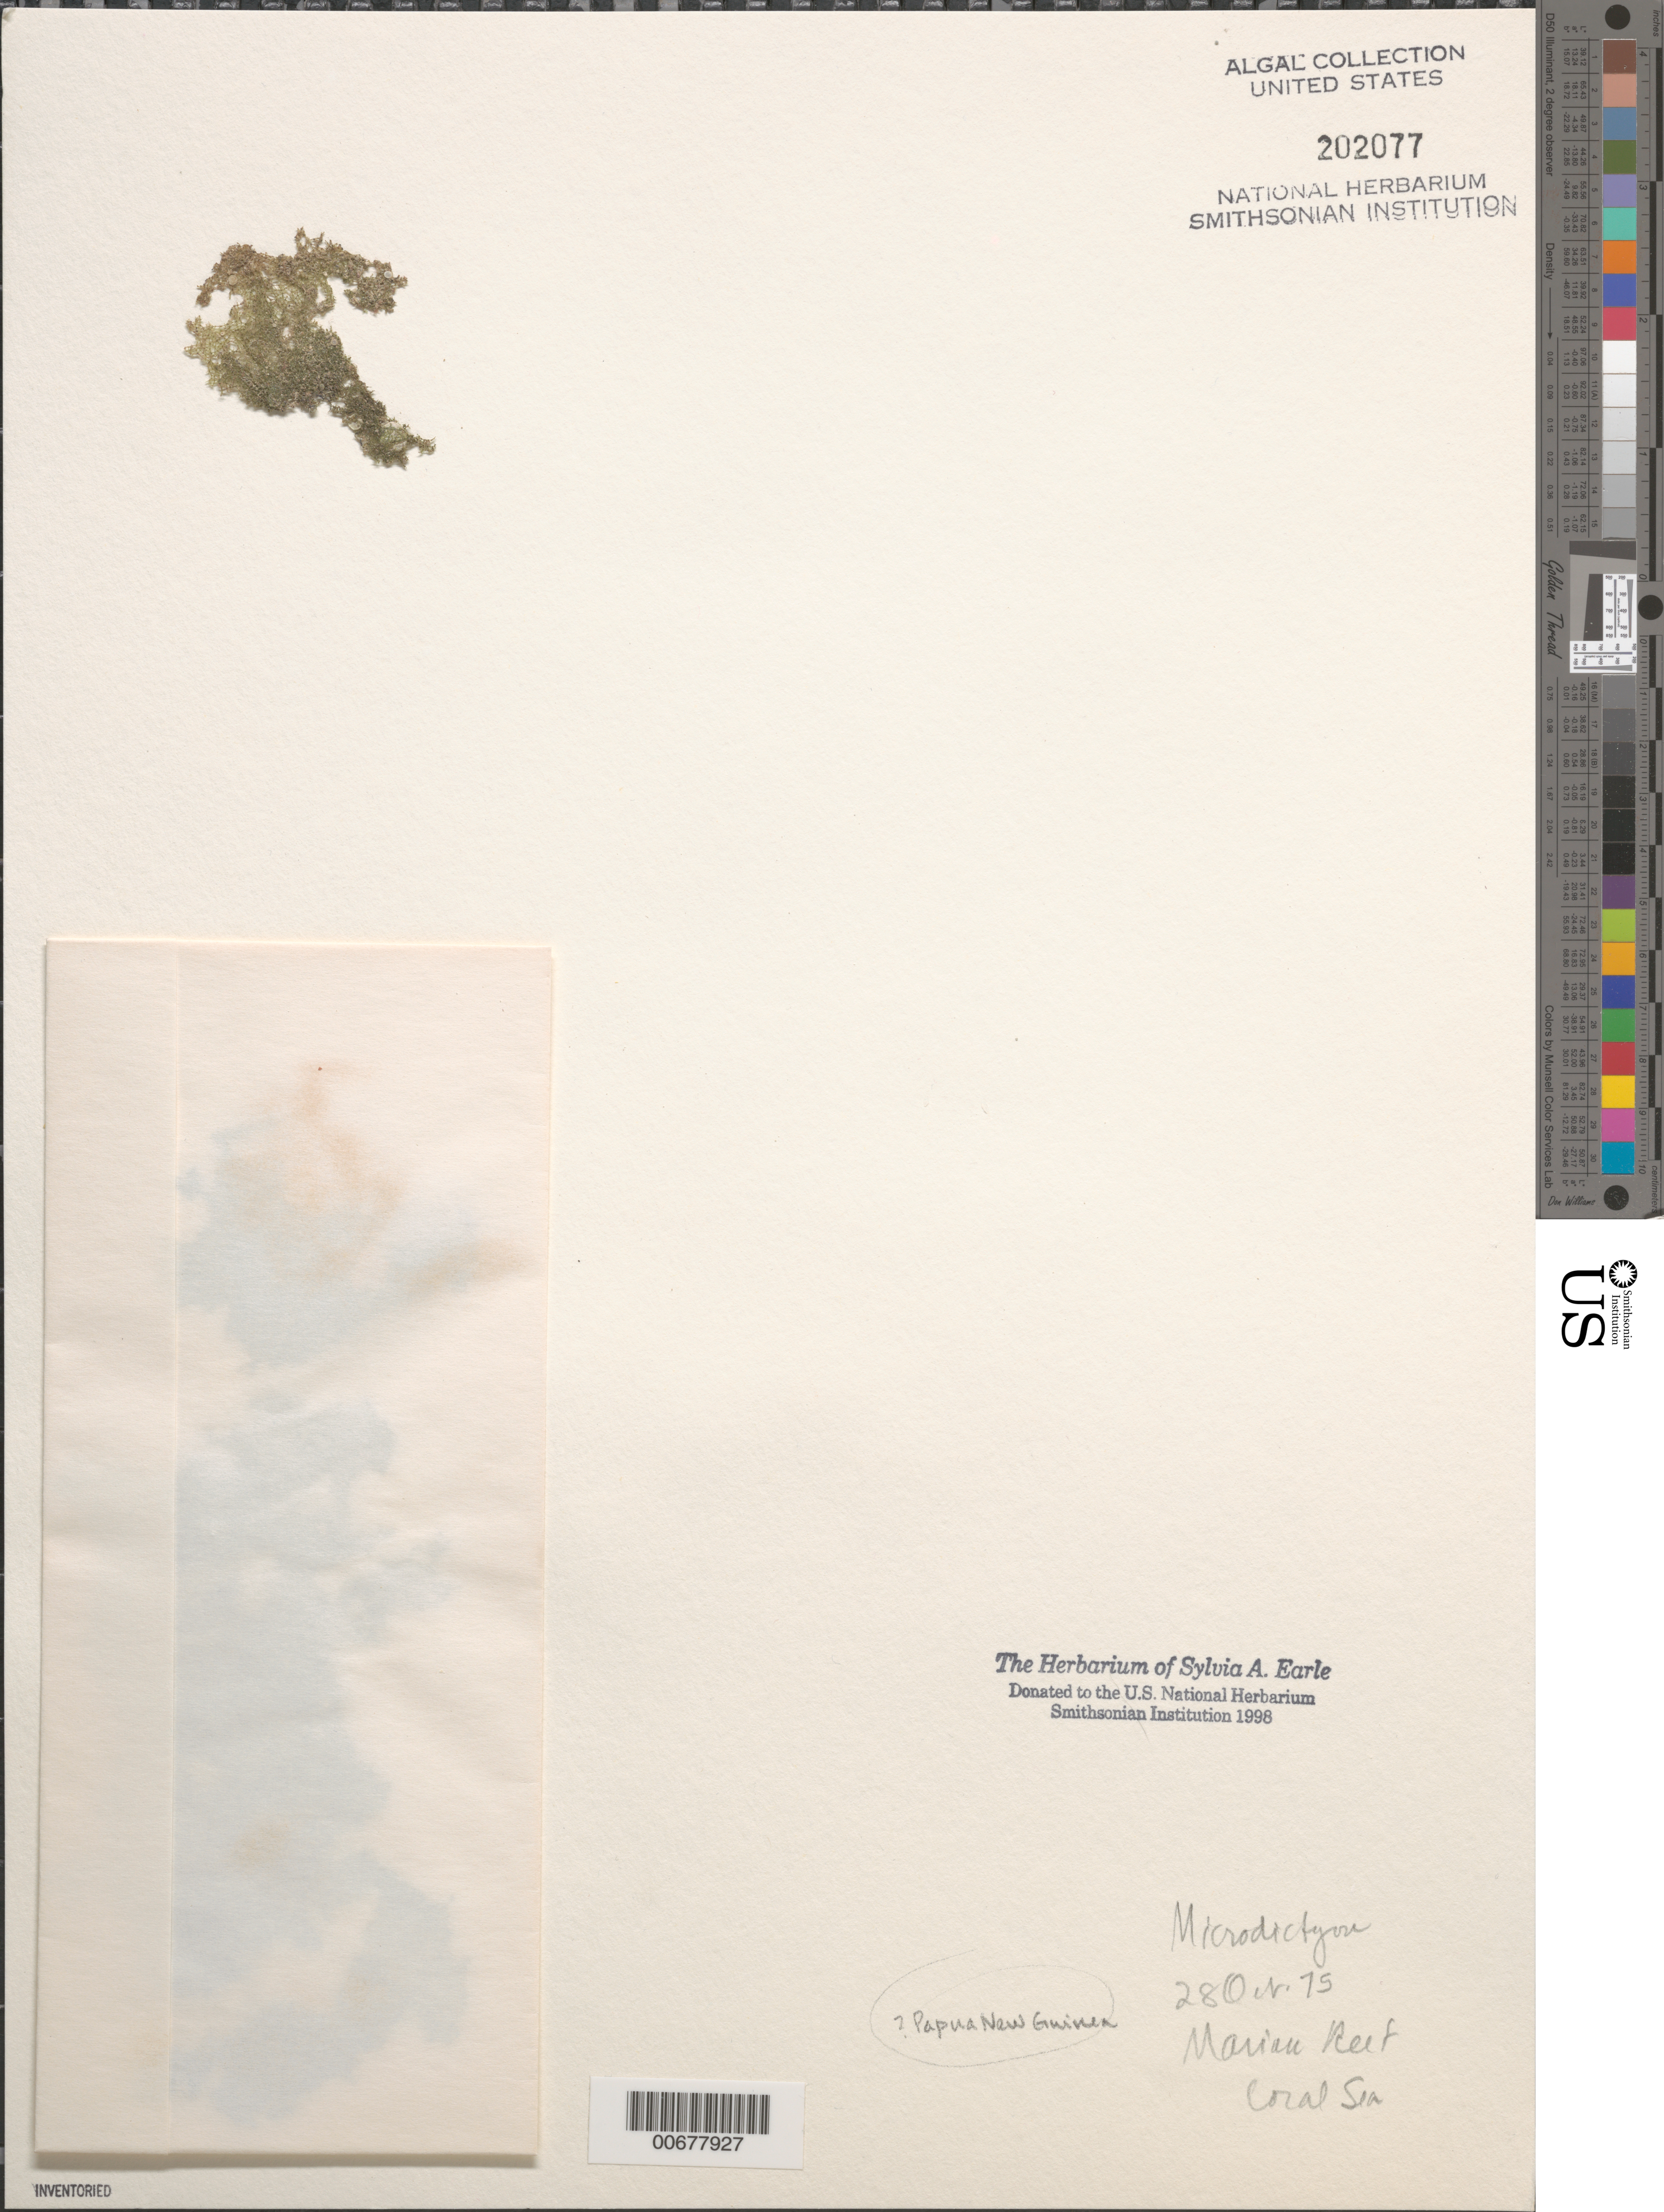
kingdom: Plantae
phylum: Chlorophyta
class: Ulvophyceae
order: Cladophorales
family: Anadyomenaceae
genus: Microdictyon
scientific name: Microdictyon sp.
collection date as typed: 28 Oct 1975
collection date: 1975-10-28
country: Australia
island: Marion Reef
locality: Coral Sea, Marian Reef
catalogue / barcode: US 202077